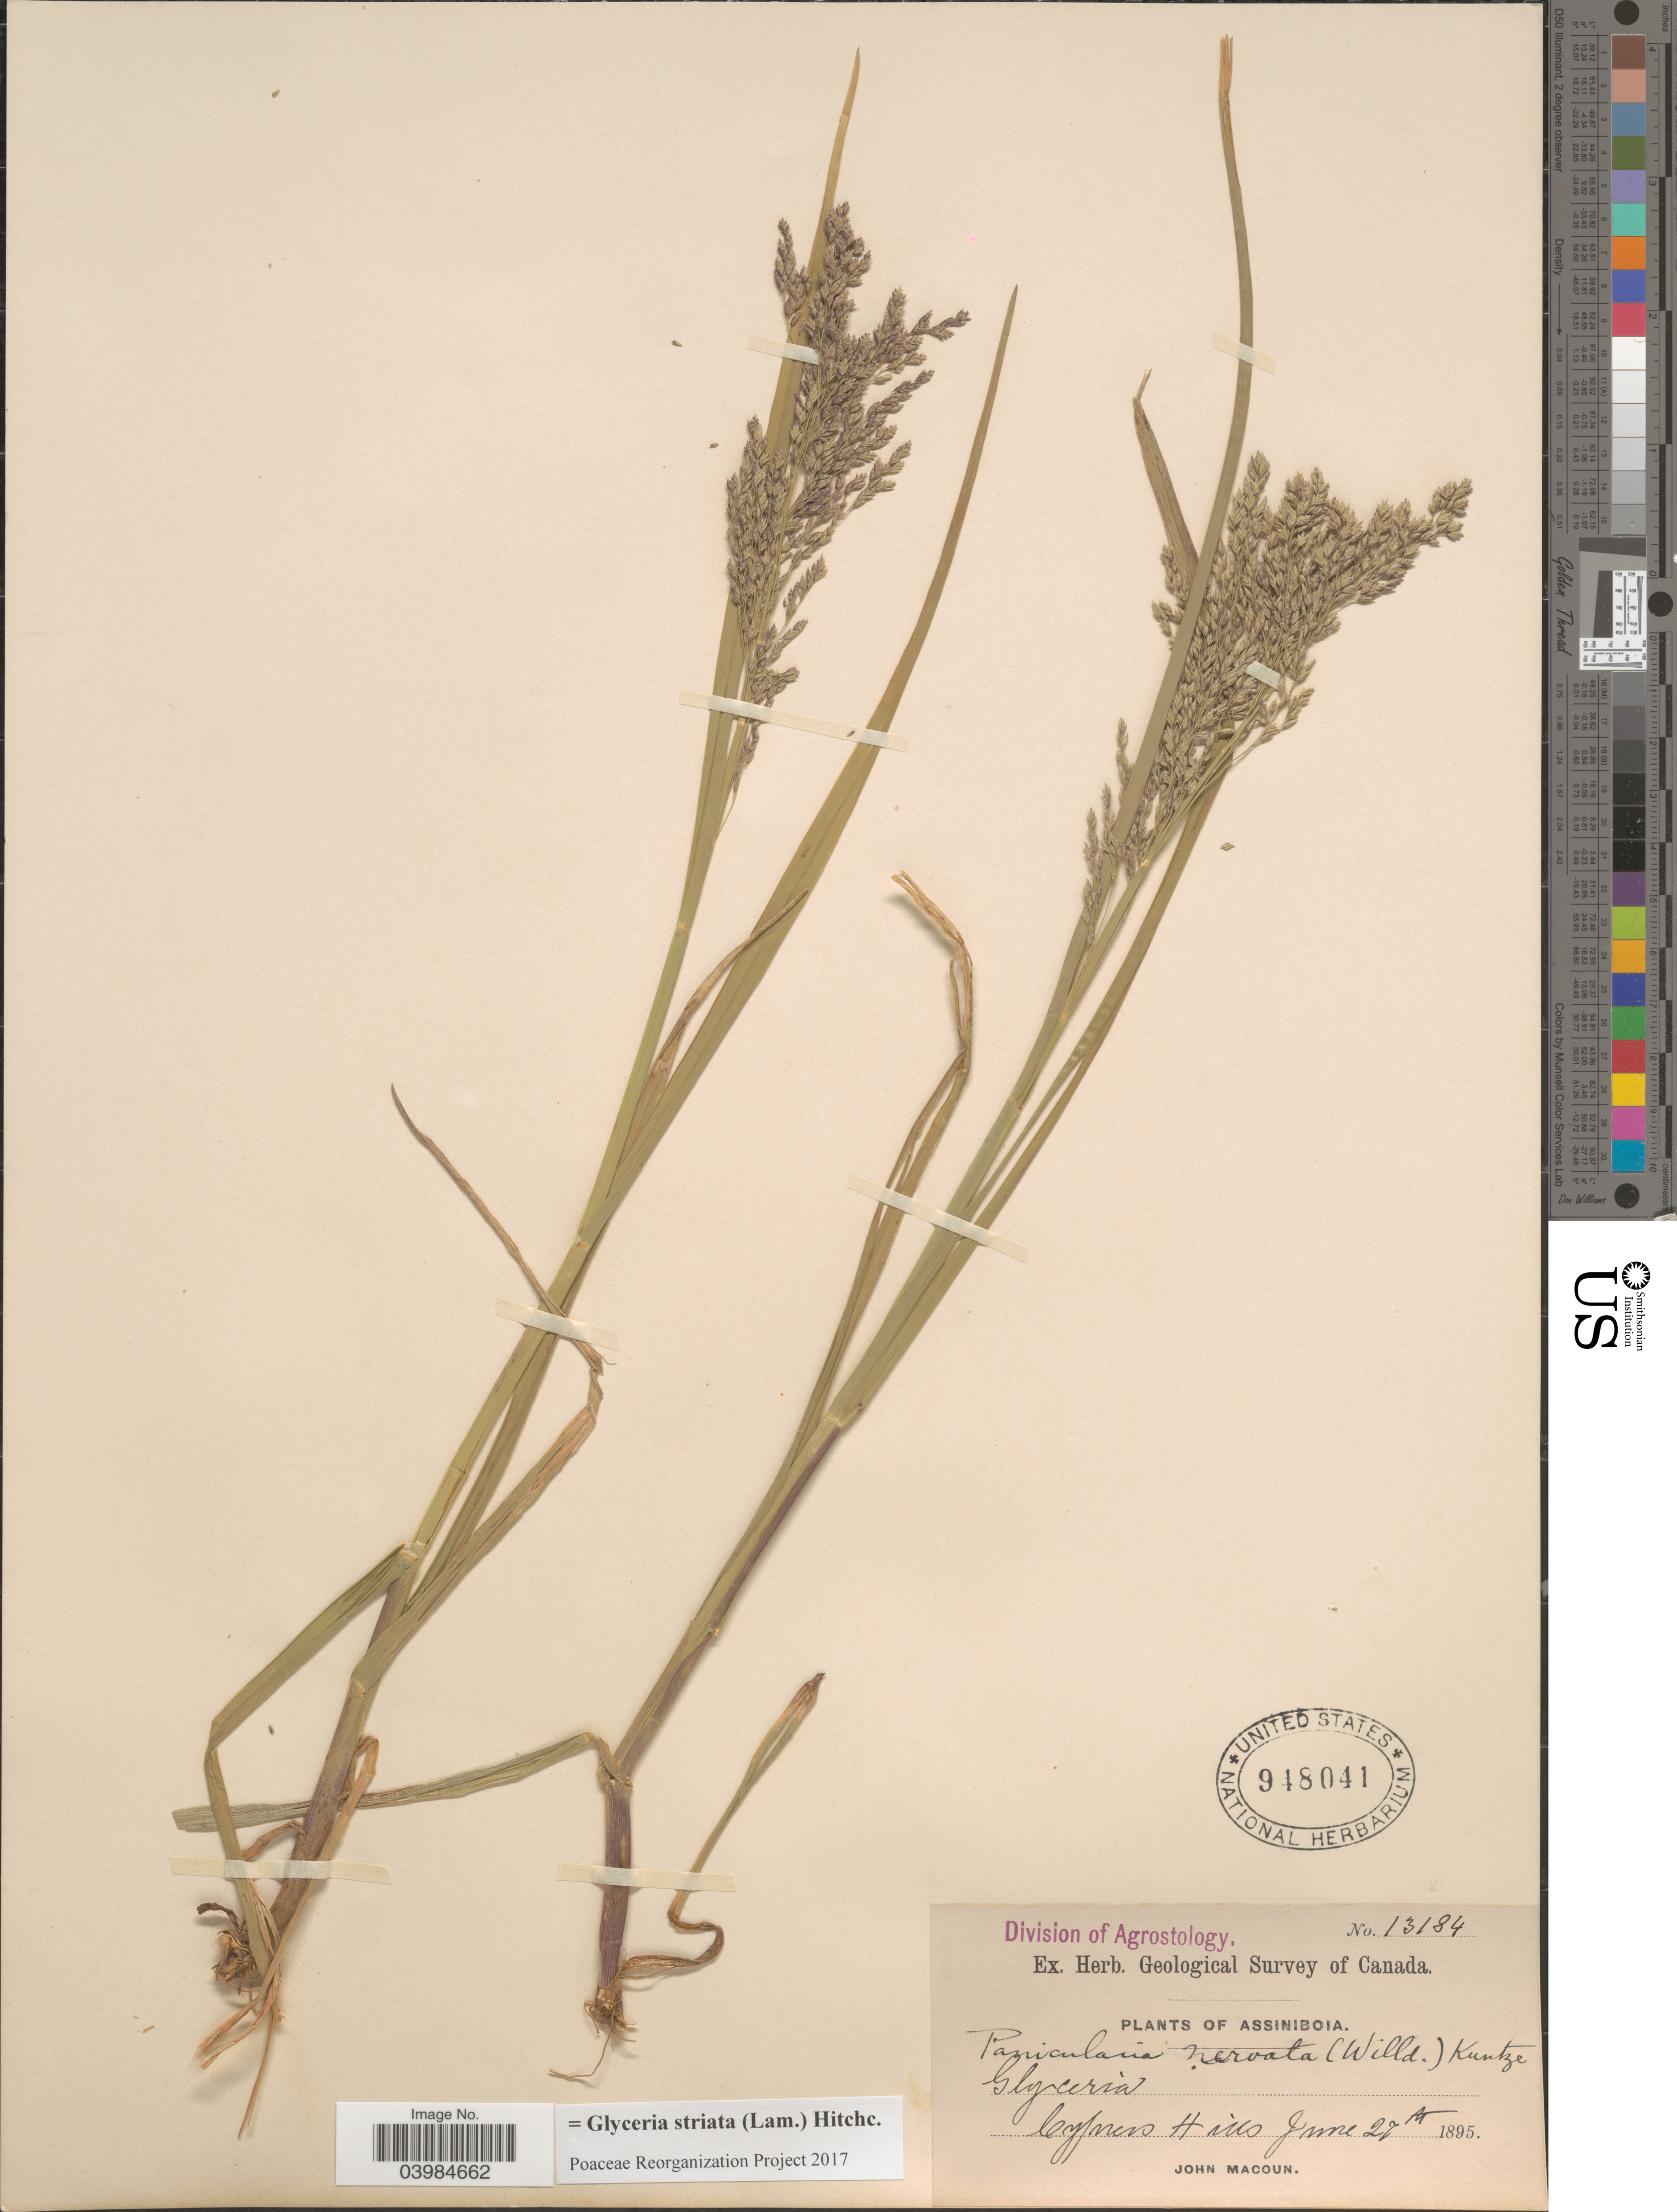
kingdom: Plantae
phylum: Tracheophyta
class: Liliopsida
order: Poales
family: Poaceae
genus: Glyceria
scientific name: Glyceria striata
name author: (Lam.) Hitchc.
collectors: J. Macoun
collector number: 13184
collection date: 1895-06-27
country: Canada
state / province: Saskatchewan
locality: Assiniboia. Cypress Hills.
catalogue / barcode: US 948041